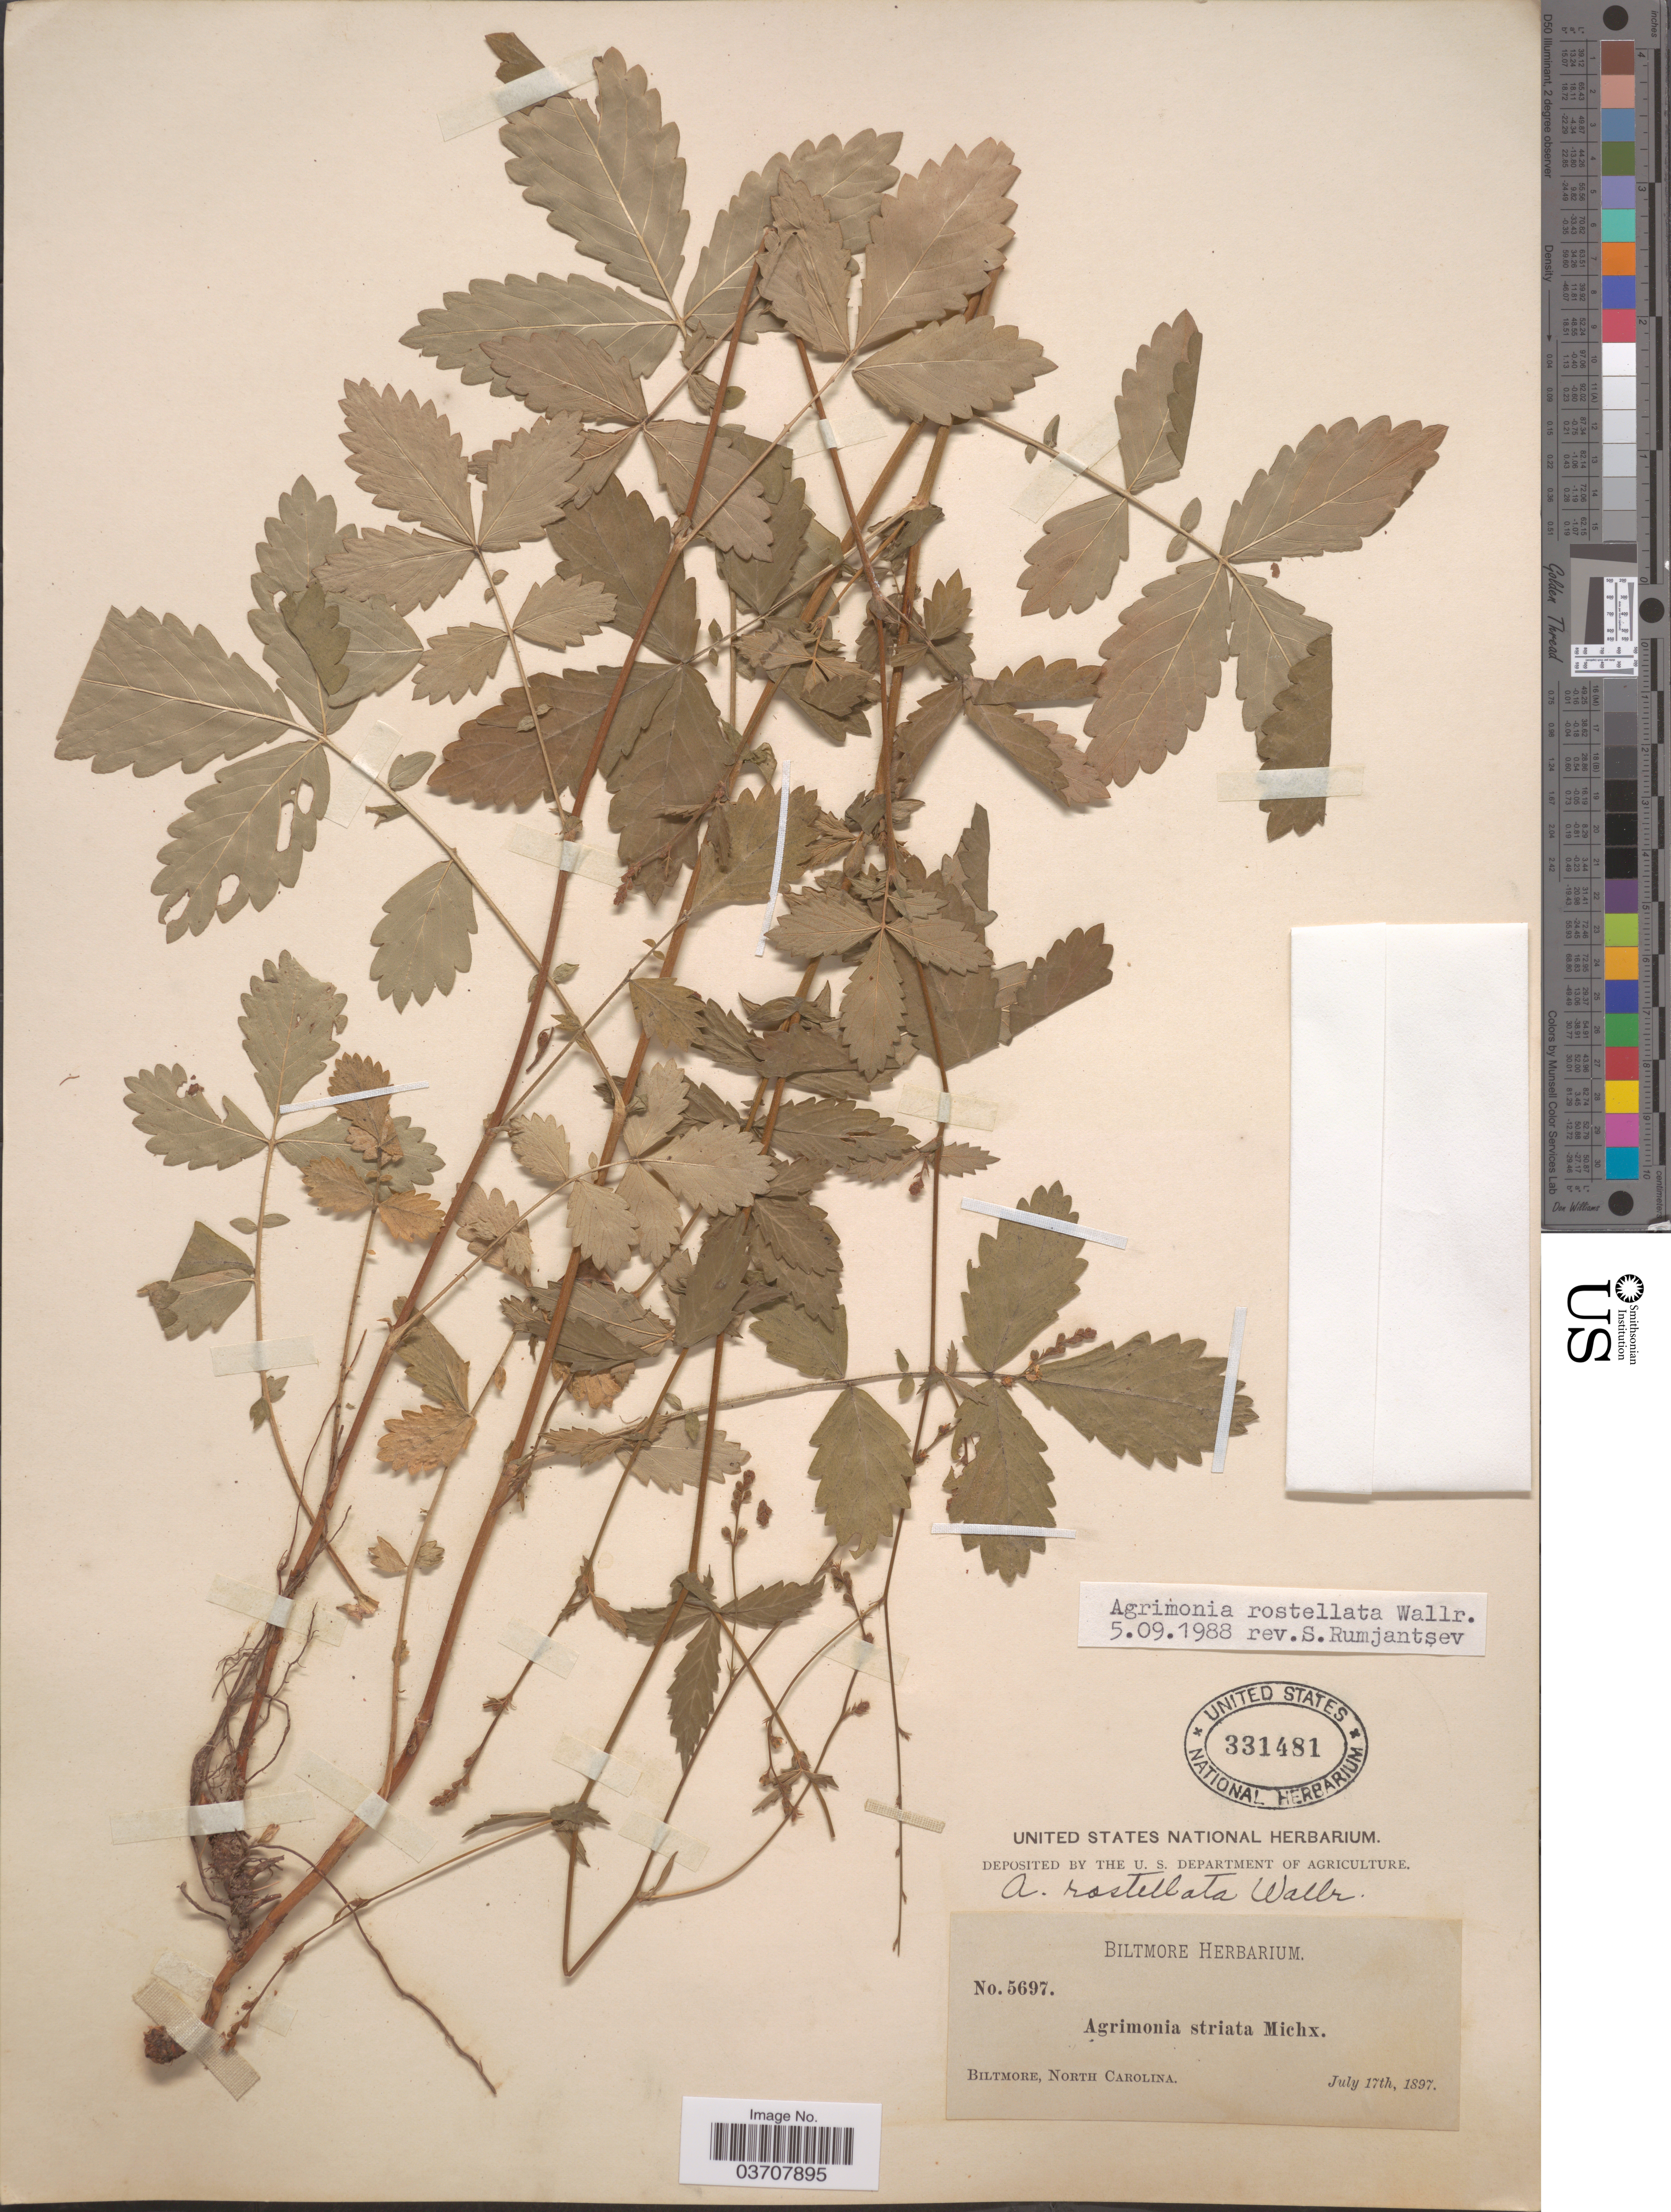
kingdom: Plantae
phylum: Tracheophyta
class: Magnoliopsida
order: Rosales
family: Rosaceae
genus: Agrimonia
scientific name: Agrimonia rostellata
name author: Wallr.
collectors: ex herb. Biltmore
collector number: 5697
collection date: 1897-07-17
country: United States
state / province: North Carolina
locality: Biltmore.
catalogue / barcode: US 331481